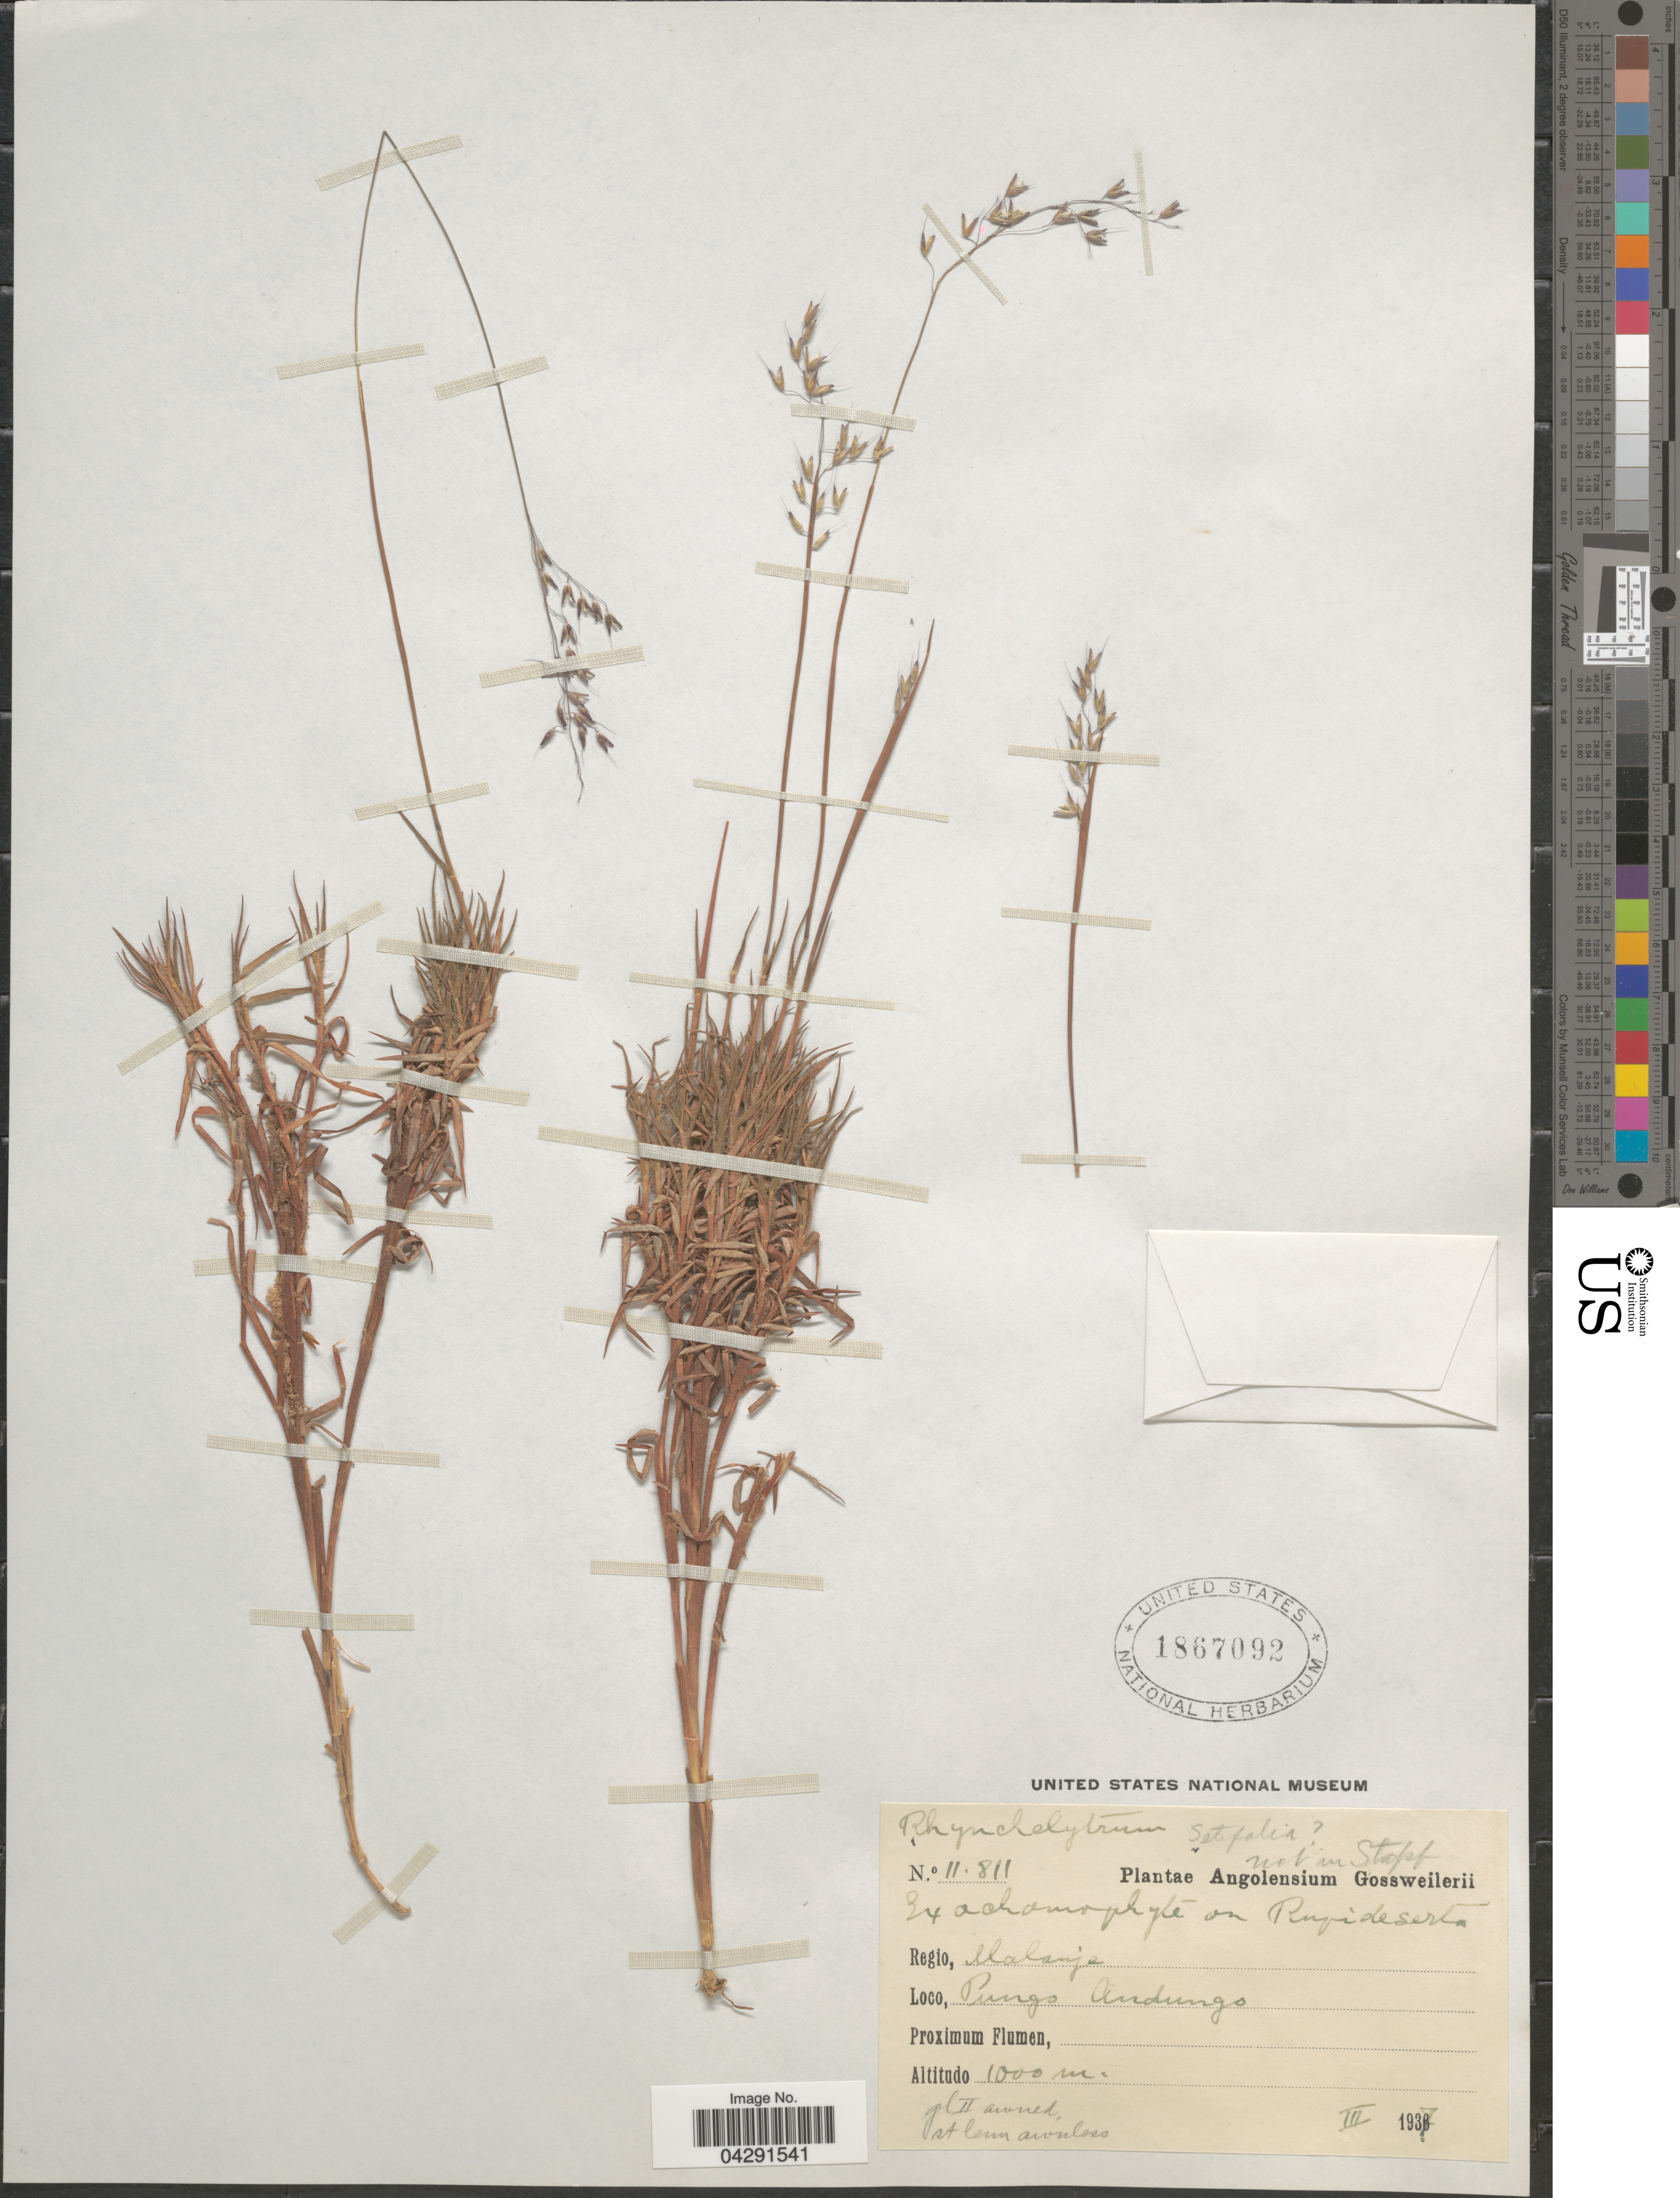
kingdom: Plantae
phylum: Tracheophyta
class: Liliopsida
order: Poales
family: Poaceae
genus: Melinis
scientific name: Melinis sp.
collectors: -. Gossweiler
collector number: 11811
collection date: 1937-03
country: Angola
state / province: Malange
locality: Regio, Malanje. Pungo Andungo.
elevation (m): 1000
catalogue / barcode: US 1867092